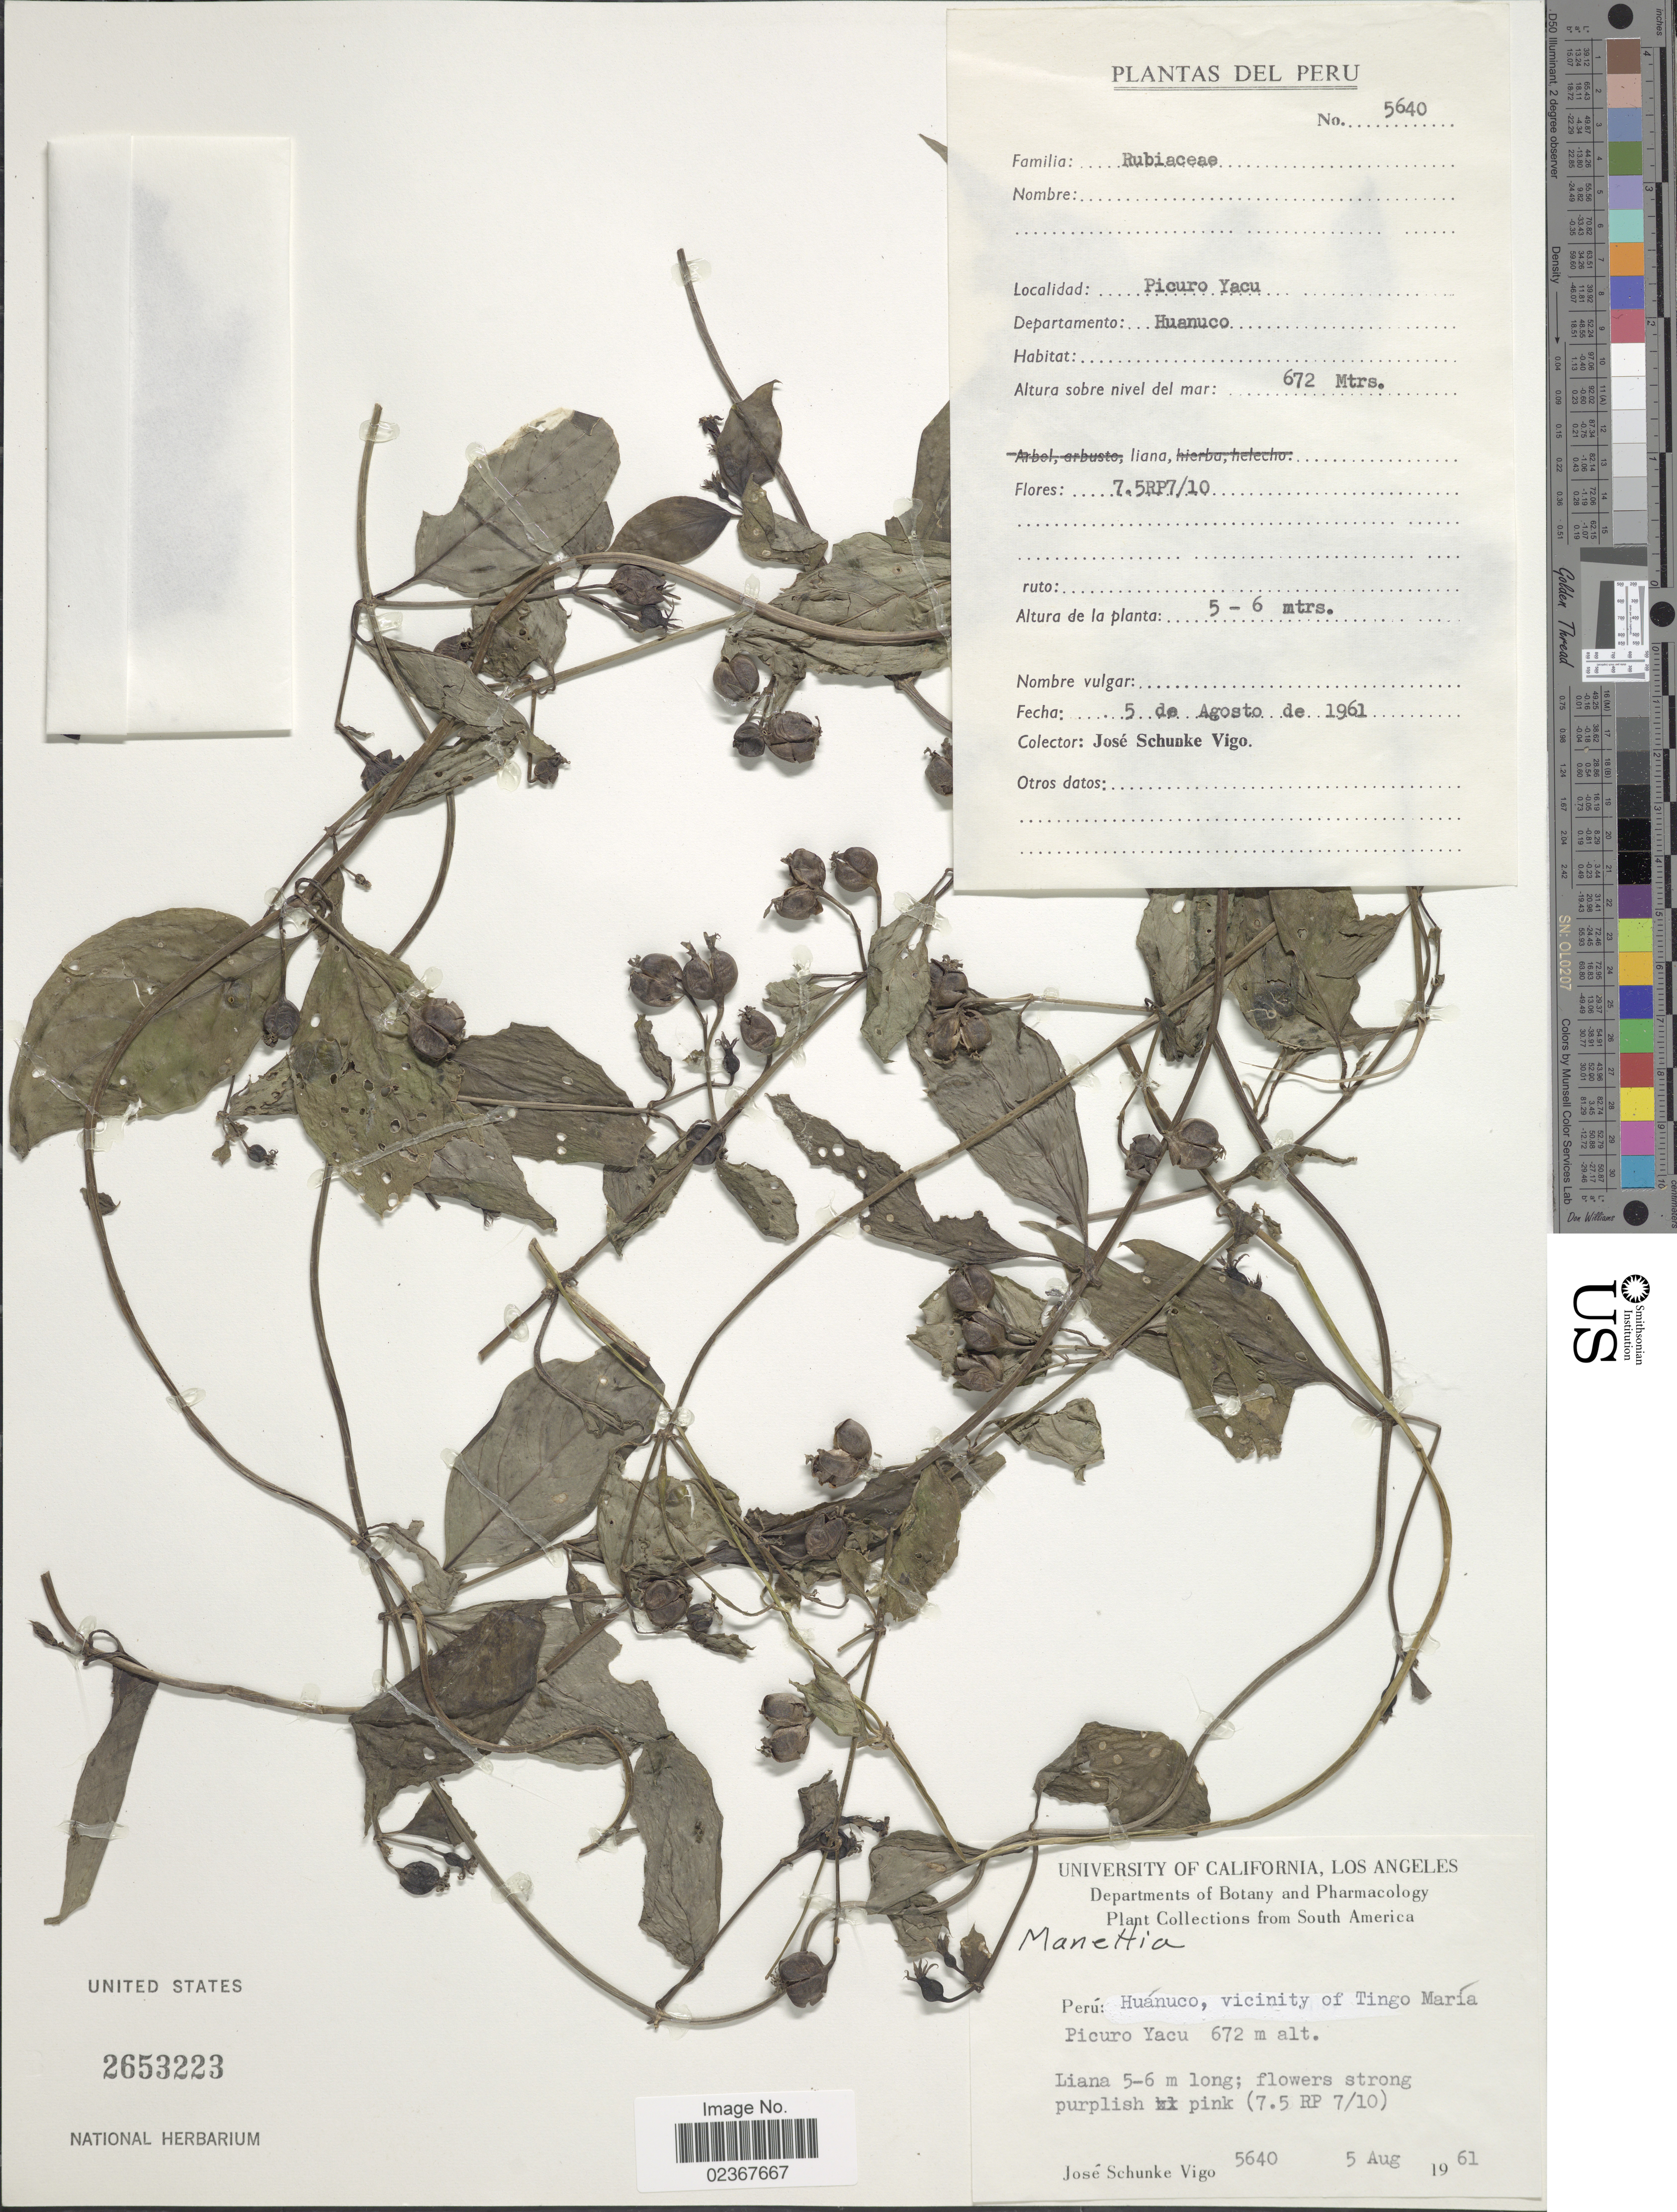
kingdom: Plantae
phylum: Tracheophyta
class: Magnoliopsida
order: Gentianales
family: Rubiaceae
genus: Manettia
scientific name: Manettia sp.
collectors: J. Schunke Vigo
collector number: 5640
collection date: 1961-08-05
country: Peru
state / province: Huánuco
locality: Vicinity of Tingo María, Picuro Yacu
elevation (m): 672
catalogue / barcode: US 2653223